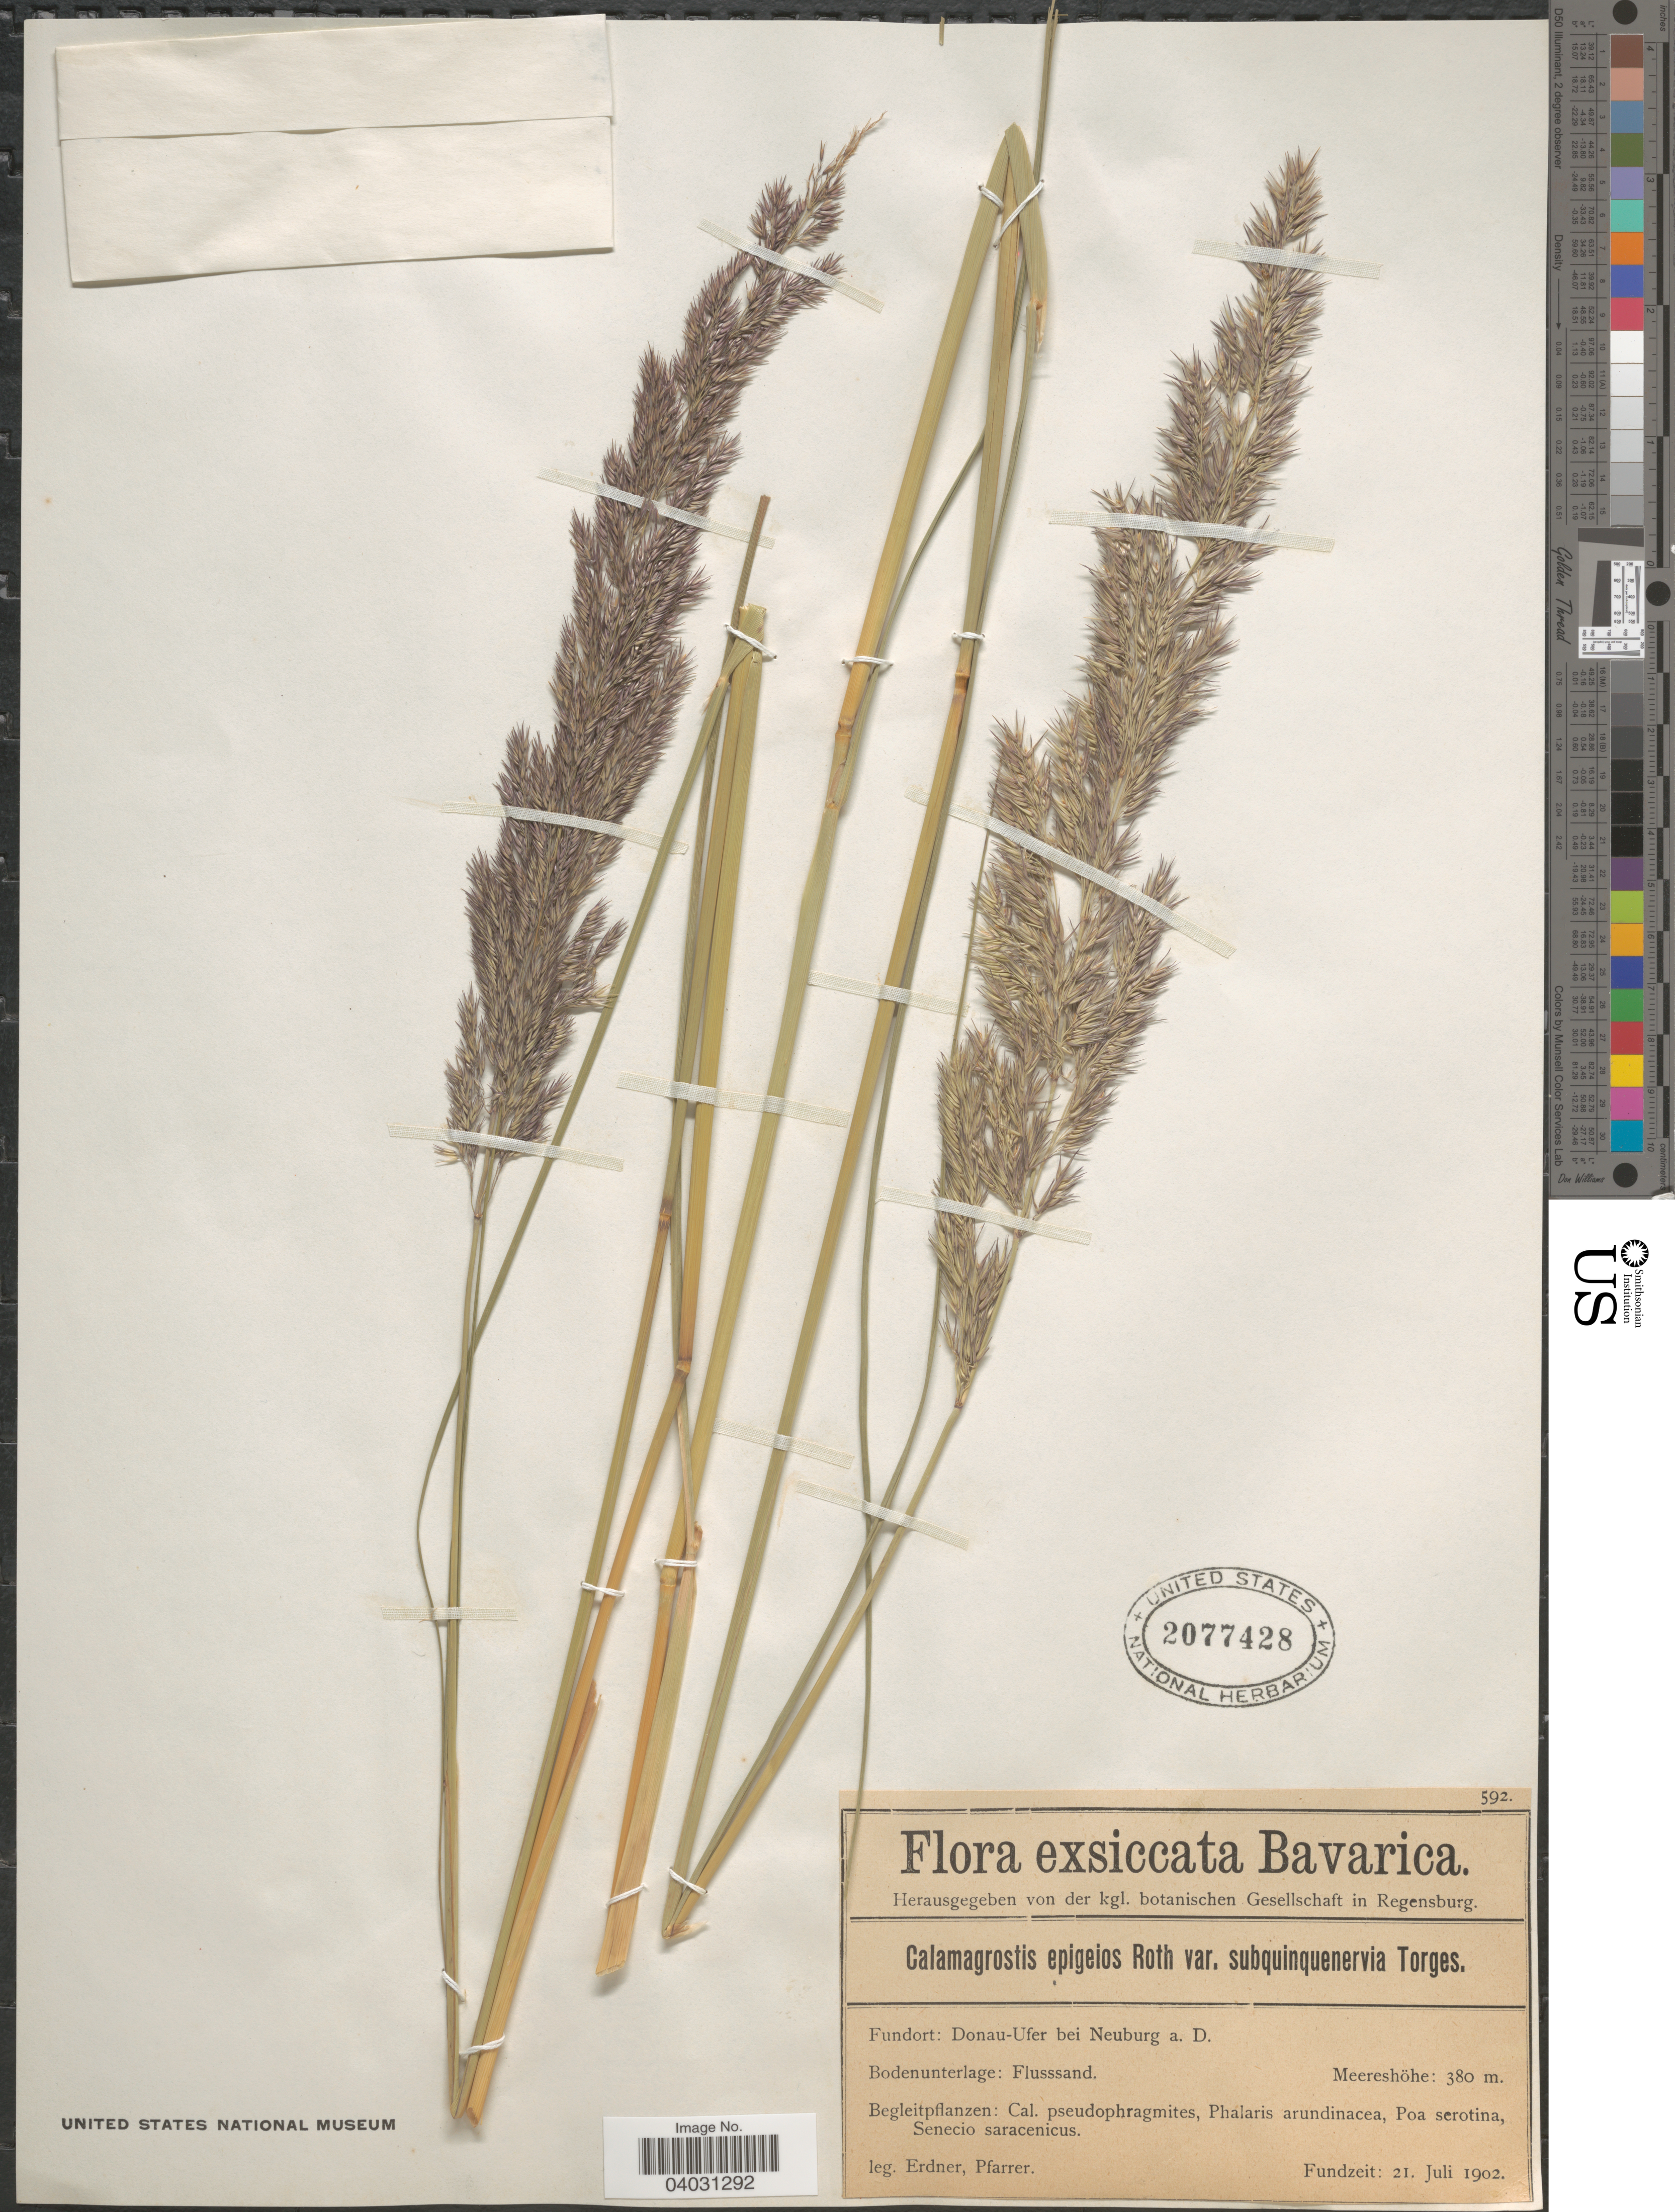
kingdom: Plantae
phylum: Tracheophyta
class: Liliopsida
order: Poales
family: Poaceae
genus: Calamagrostis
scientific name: Calamagrostis epigeios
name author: (L.) Roth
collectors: Erdner & Pfarrer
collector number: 592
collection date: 1902-07-21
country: Germany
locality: Bavarica. Donau-Ufer bei Neuburg a. D.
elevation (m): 380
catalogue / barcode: US 2077428